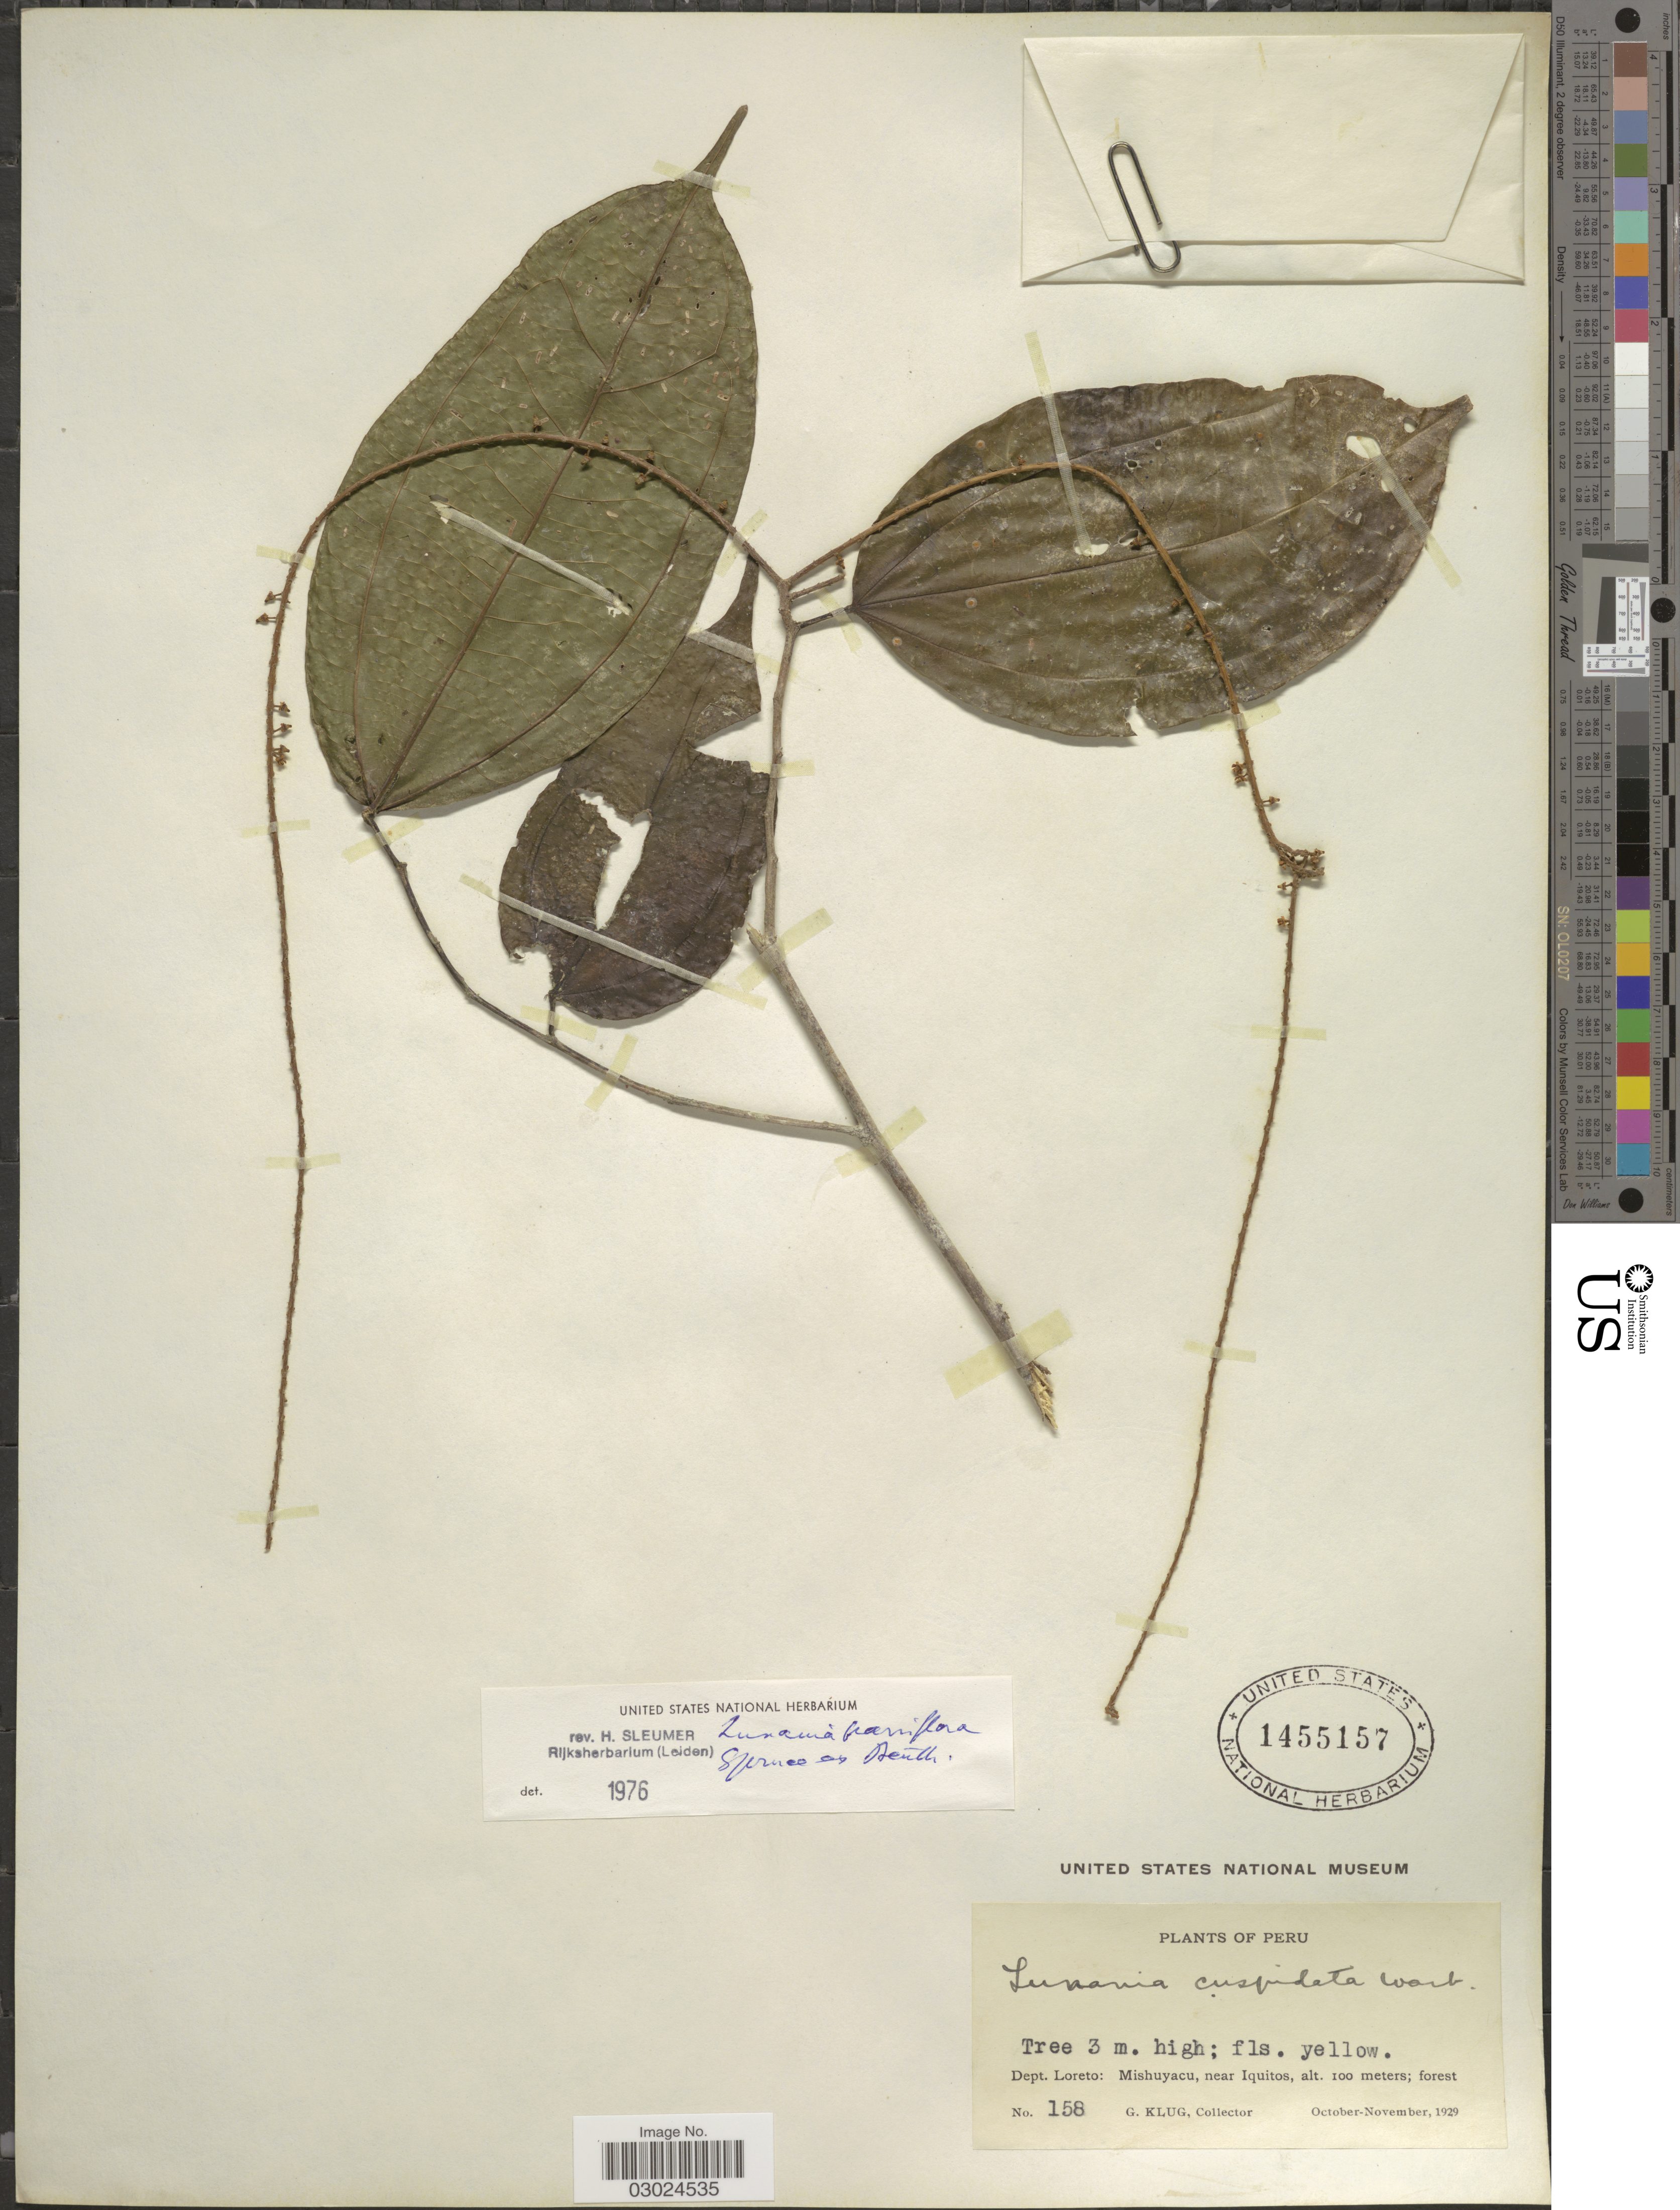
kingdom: Plantae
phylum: Tracheophyta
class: Magnoliopsida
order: Malpighiales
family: Salicaceae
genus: Lunania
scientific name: Lunania parviflora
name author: Spruce ex Benth.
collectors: G. Klug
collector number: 158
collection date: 1929-10/1929-11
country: Peru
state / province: Loreto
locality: Dept. Loreto: Mishuyacu, near Iquitos.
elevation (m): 100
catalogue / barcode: US 1455157